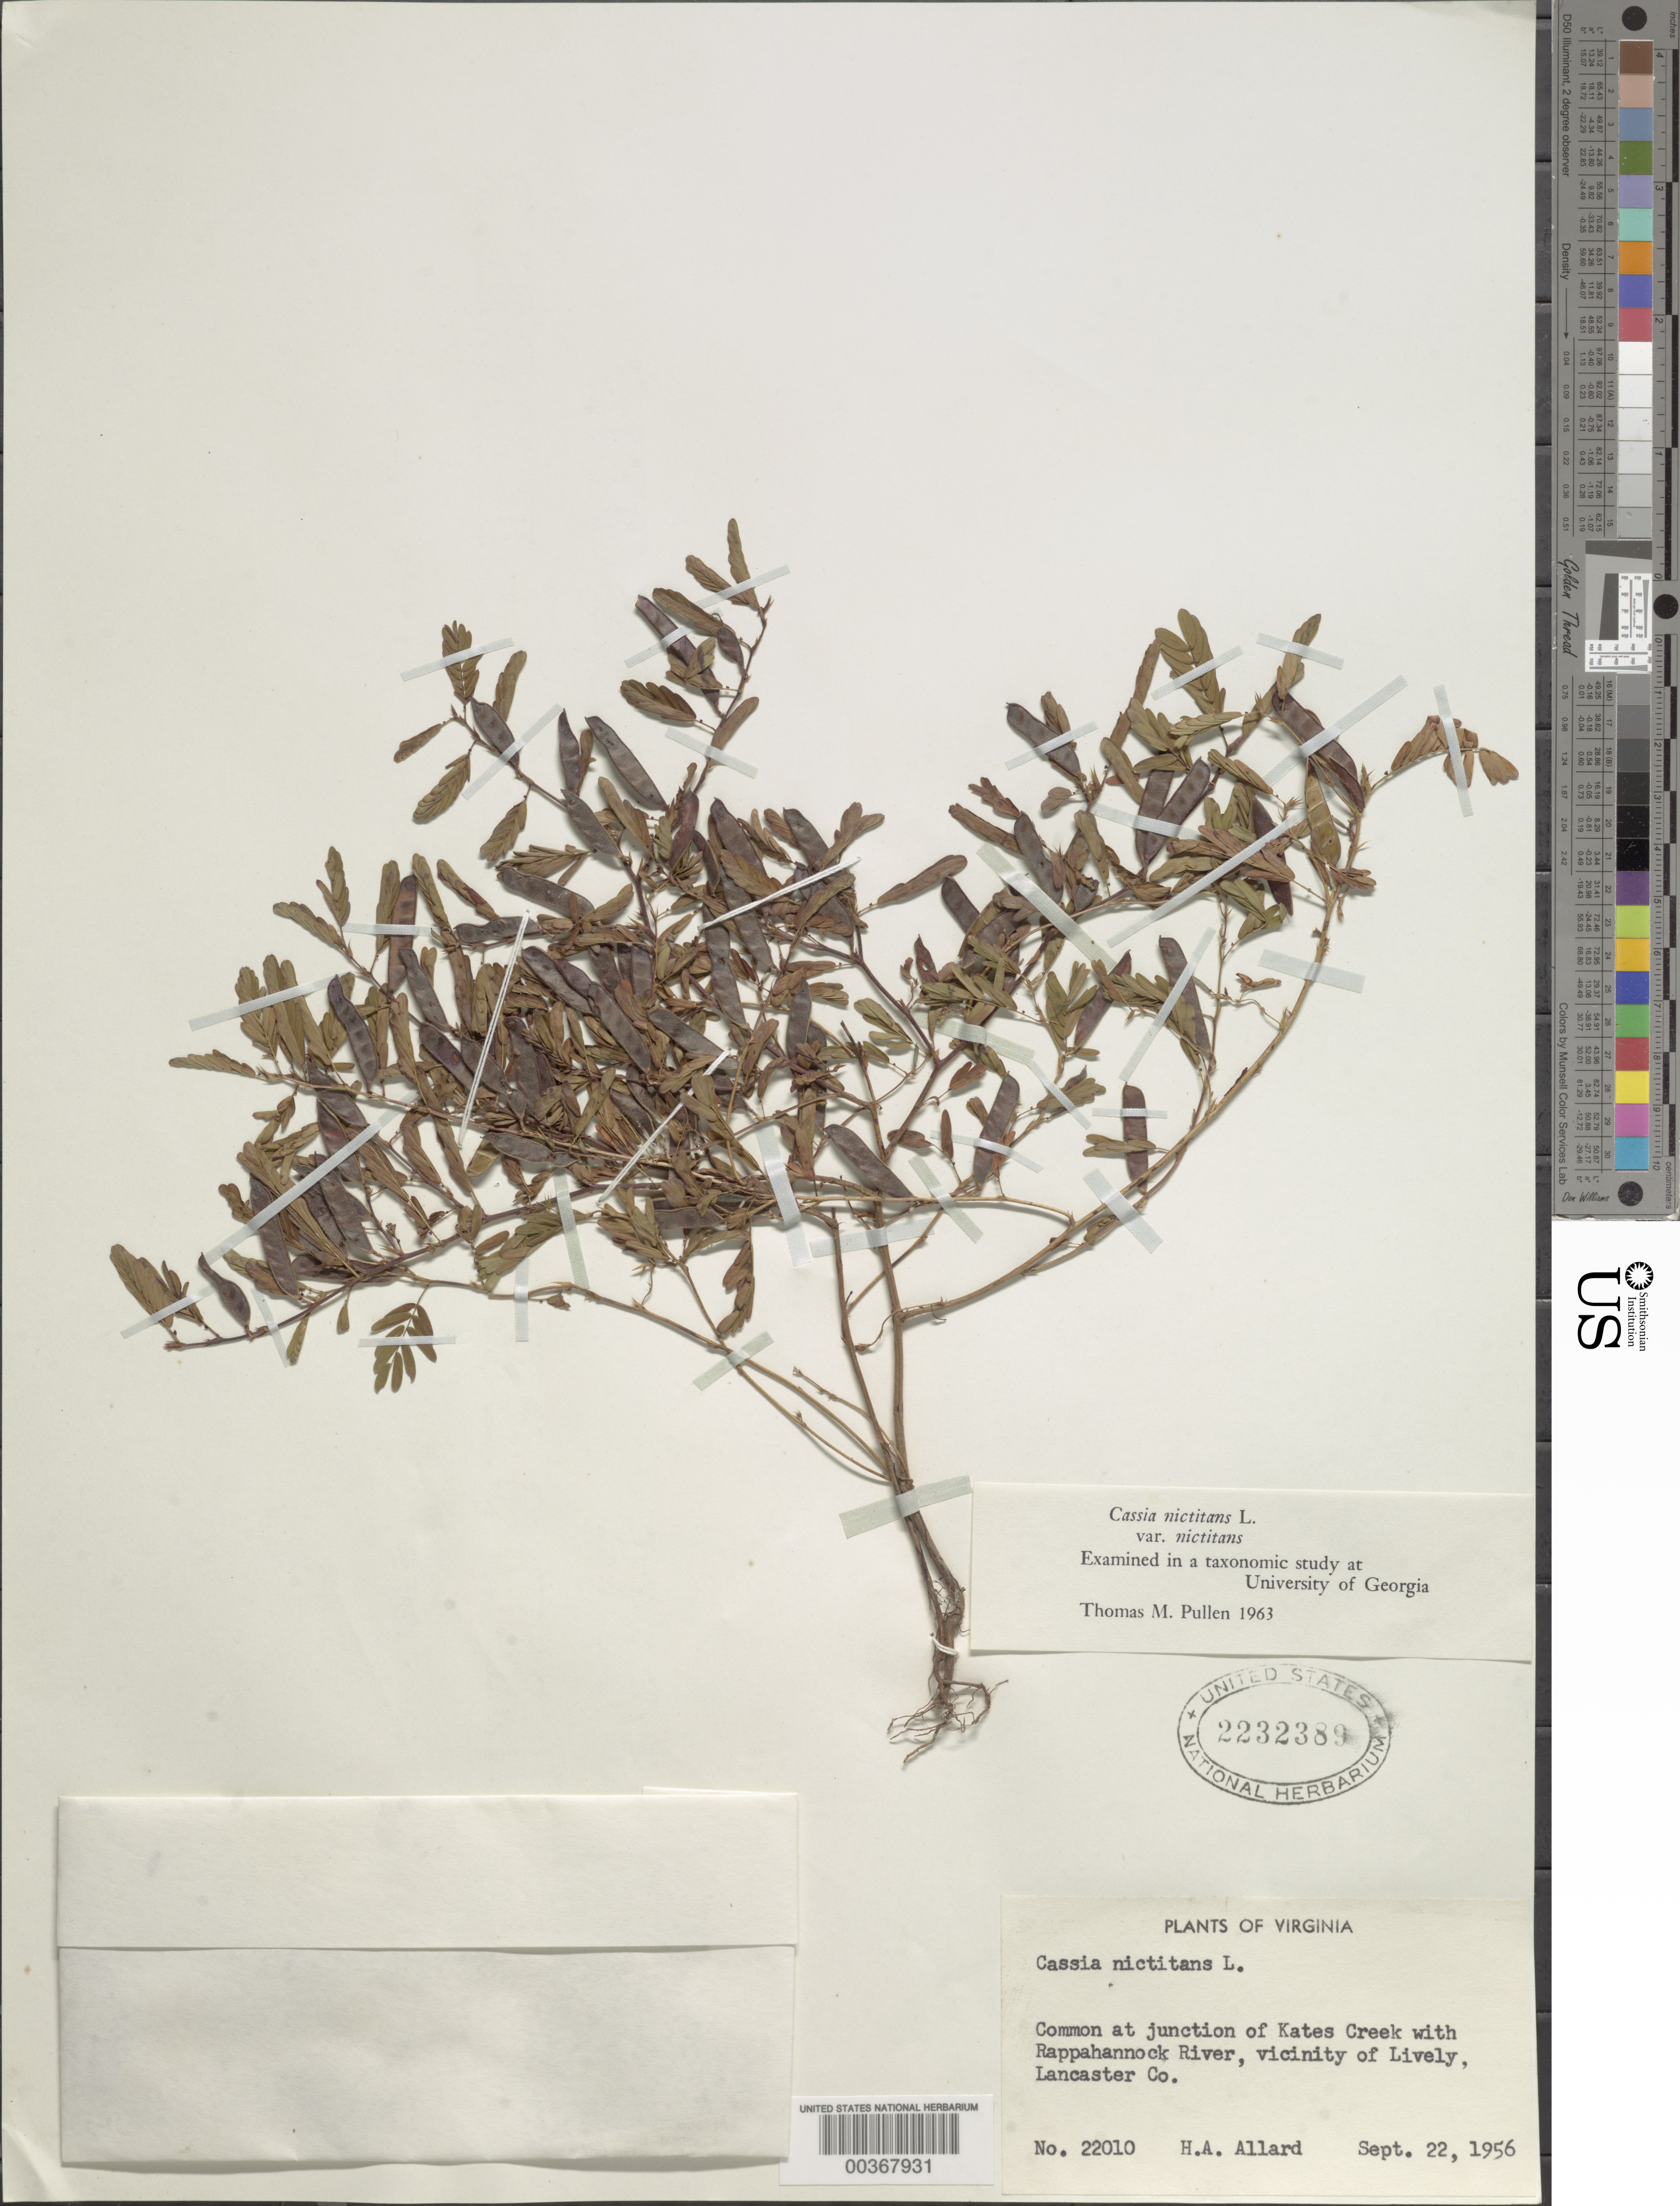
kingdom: Plantae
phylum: Tracheophyta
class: Magnoliopsida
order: Fabales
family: Fabaceae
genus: Chamaecrista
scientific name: Chamaecrista nictitans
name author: (L.) Moench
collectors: H. A. Allard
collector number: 22010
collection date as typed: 22 Sep 1956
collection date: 1956-09-22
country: United States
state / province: Virginia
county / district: Lancaster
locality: At junction of kates creek with rappahannock river, vicinity of lively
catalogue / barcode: US 2232389